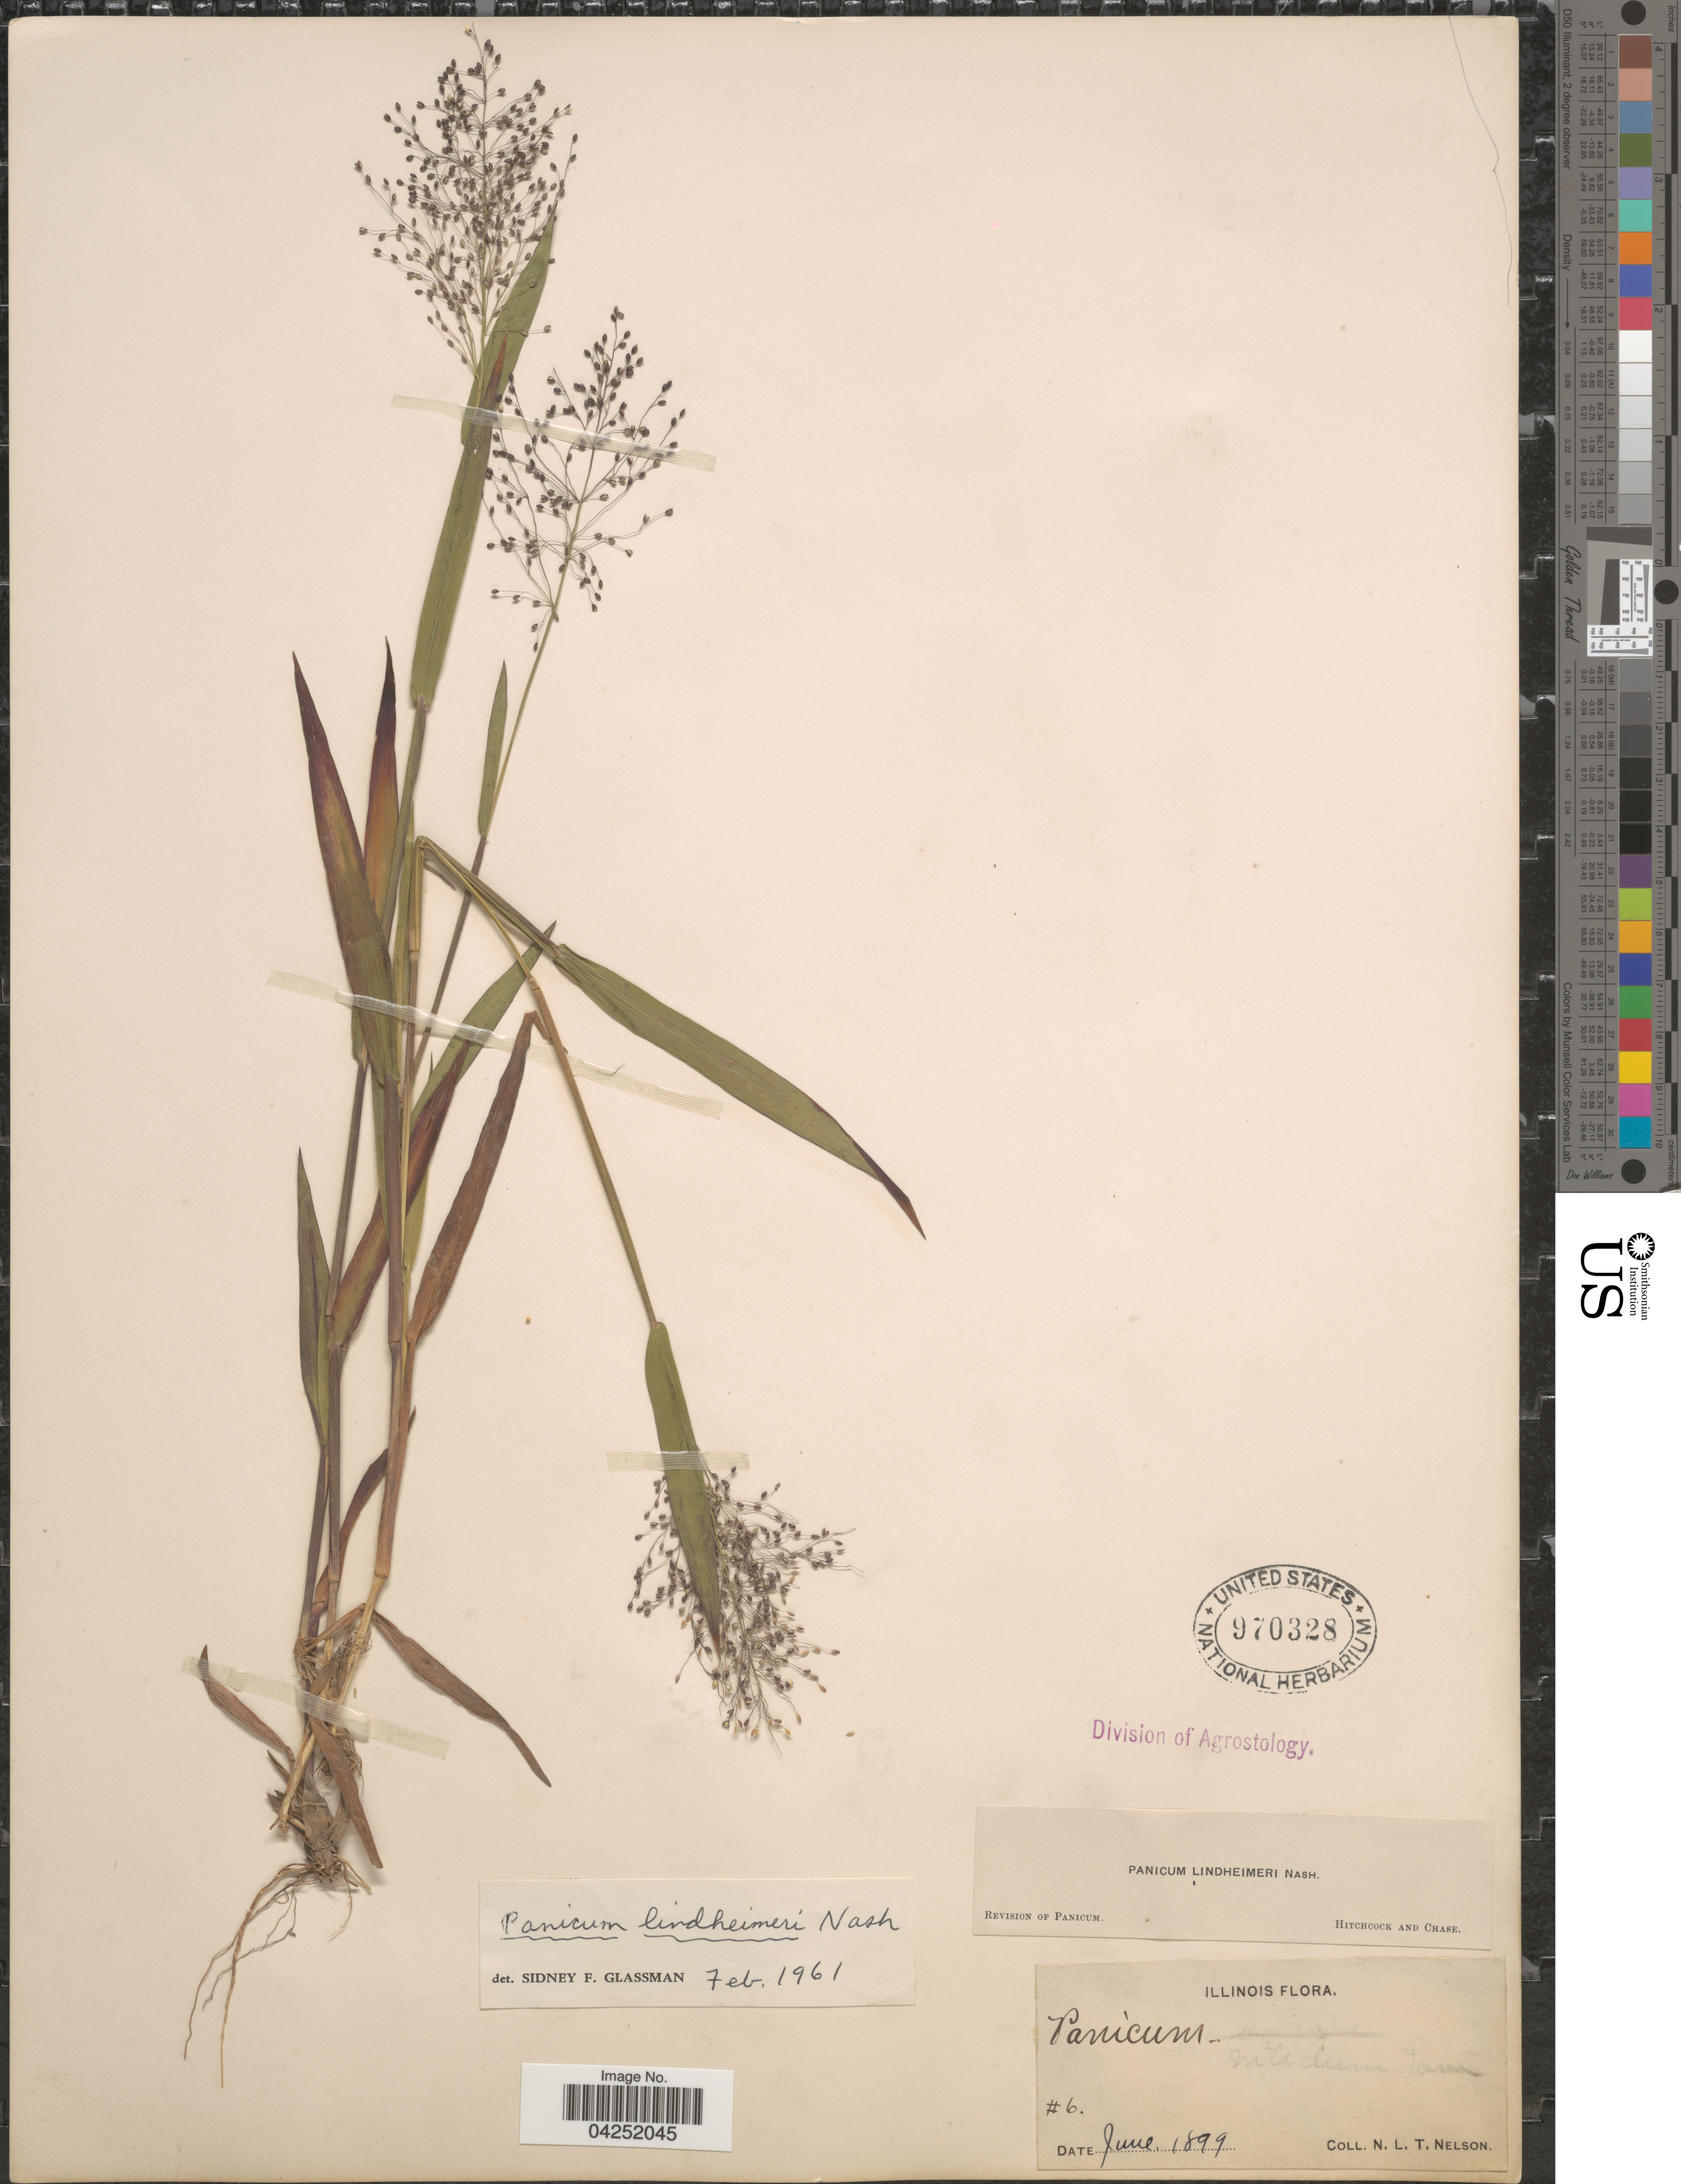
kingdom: Plantae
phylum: Tracheophyta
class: Liliopsida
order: Poales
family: Poaceae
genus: Dichanthelium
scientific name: Dichanthelium acuminatum var. lindheimeri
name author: (Nash) Gould & C.A. Clark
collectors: N. L. T. Nelson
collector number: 6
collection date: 1899-06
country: United States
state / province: Illinois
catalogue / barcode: US 970328